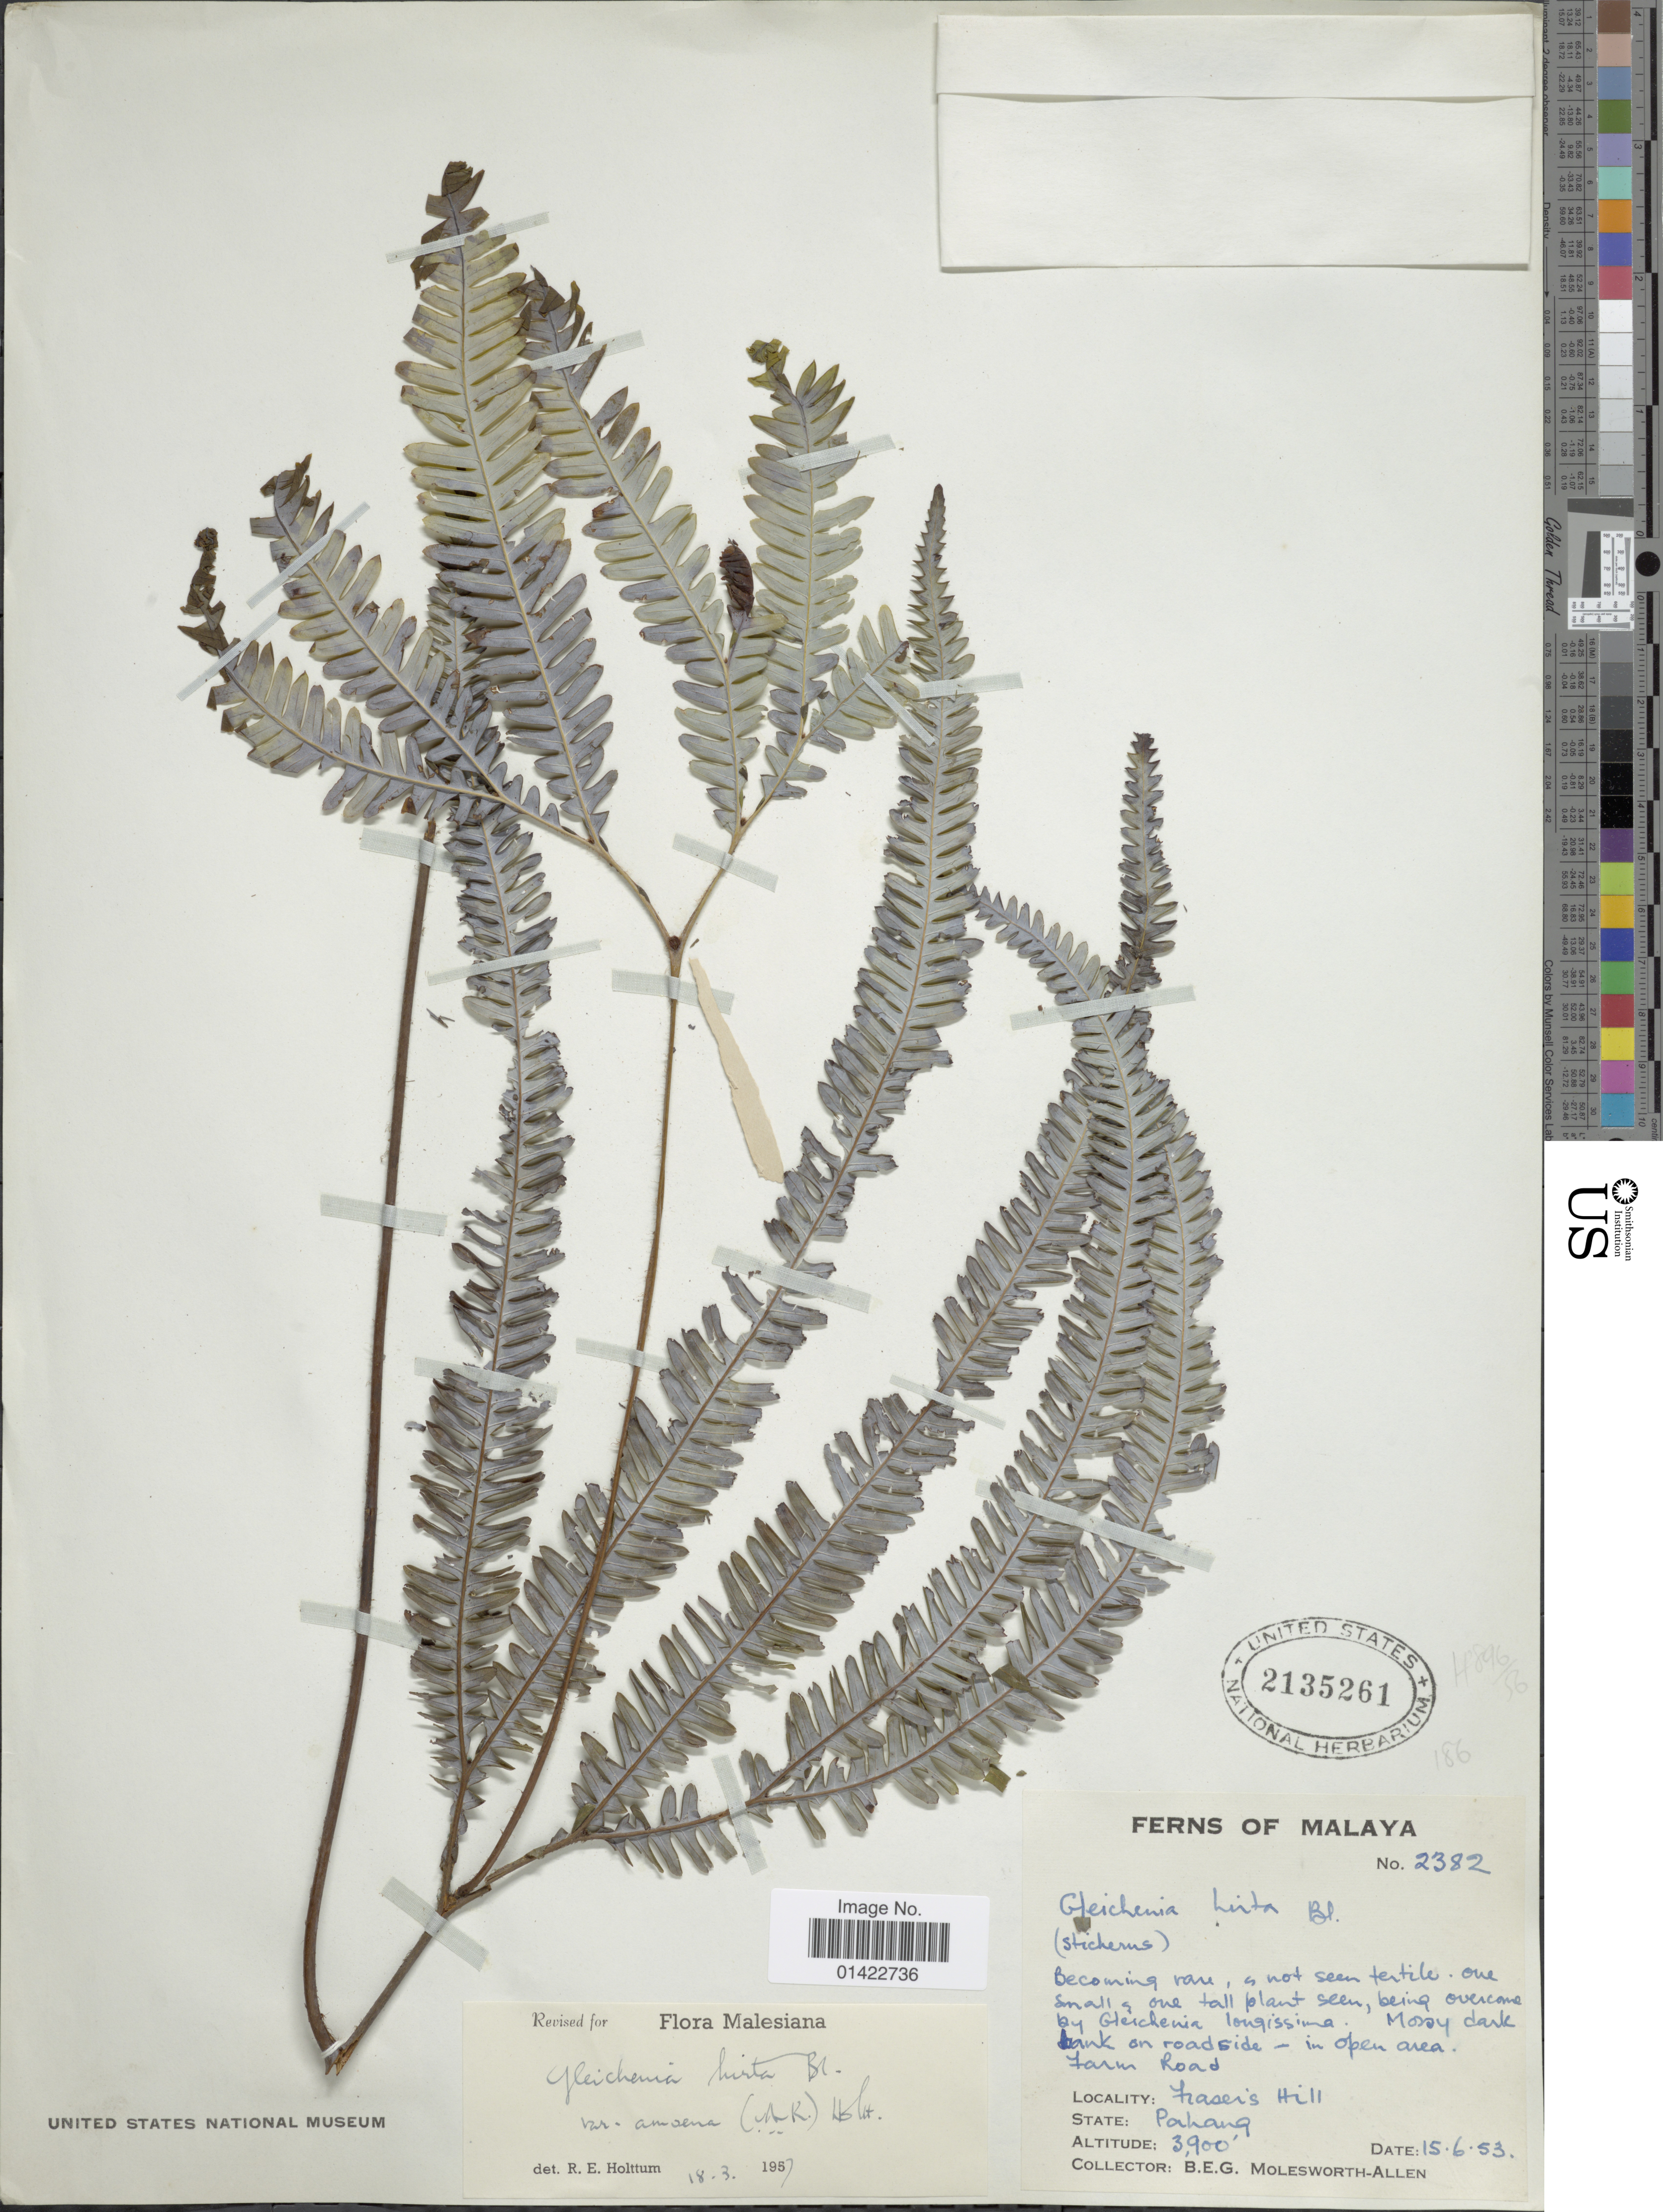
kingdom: Plantae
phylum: Tracheophyta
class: Polypodiopsida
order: Gleicheniales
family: Gleicheniaceae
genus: Sticherus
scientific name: Sticherus hirtus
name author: (Blume) Ching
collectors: B. E. G. Molesworth-Allen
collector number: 2382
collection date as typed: Transcribed d/m/y: 15/6/53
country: Malaysia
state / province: Pahang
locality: Malaya, Mossy dark bank on roadside-in open area. Tarin Road. Frasers Hill.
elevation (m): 1189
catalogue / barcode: US 2135261